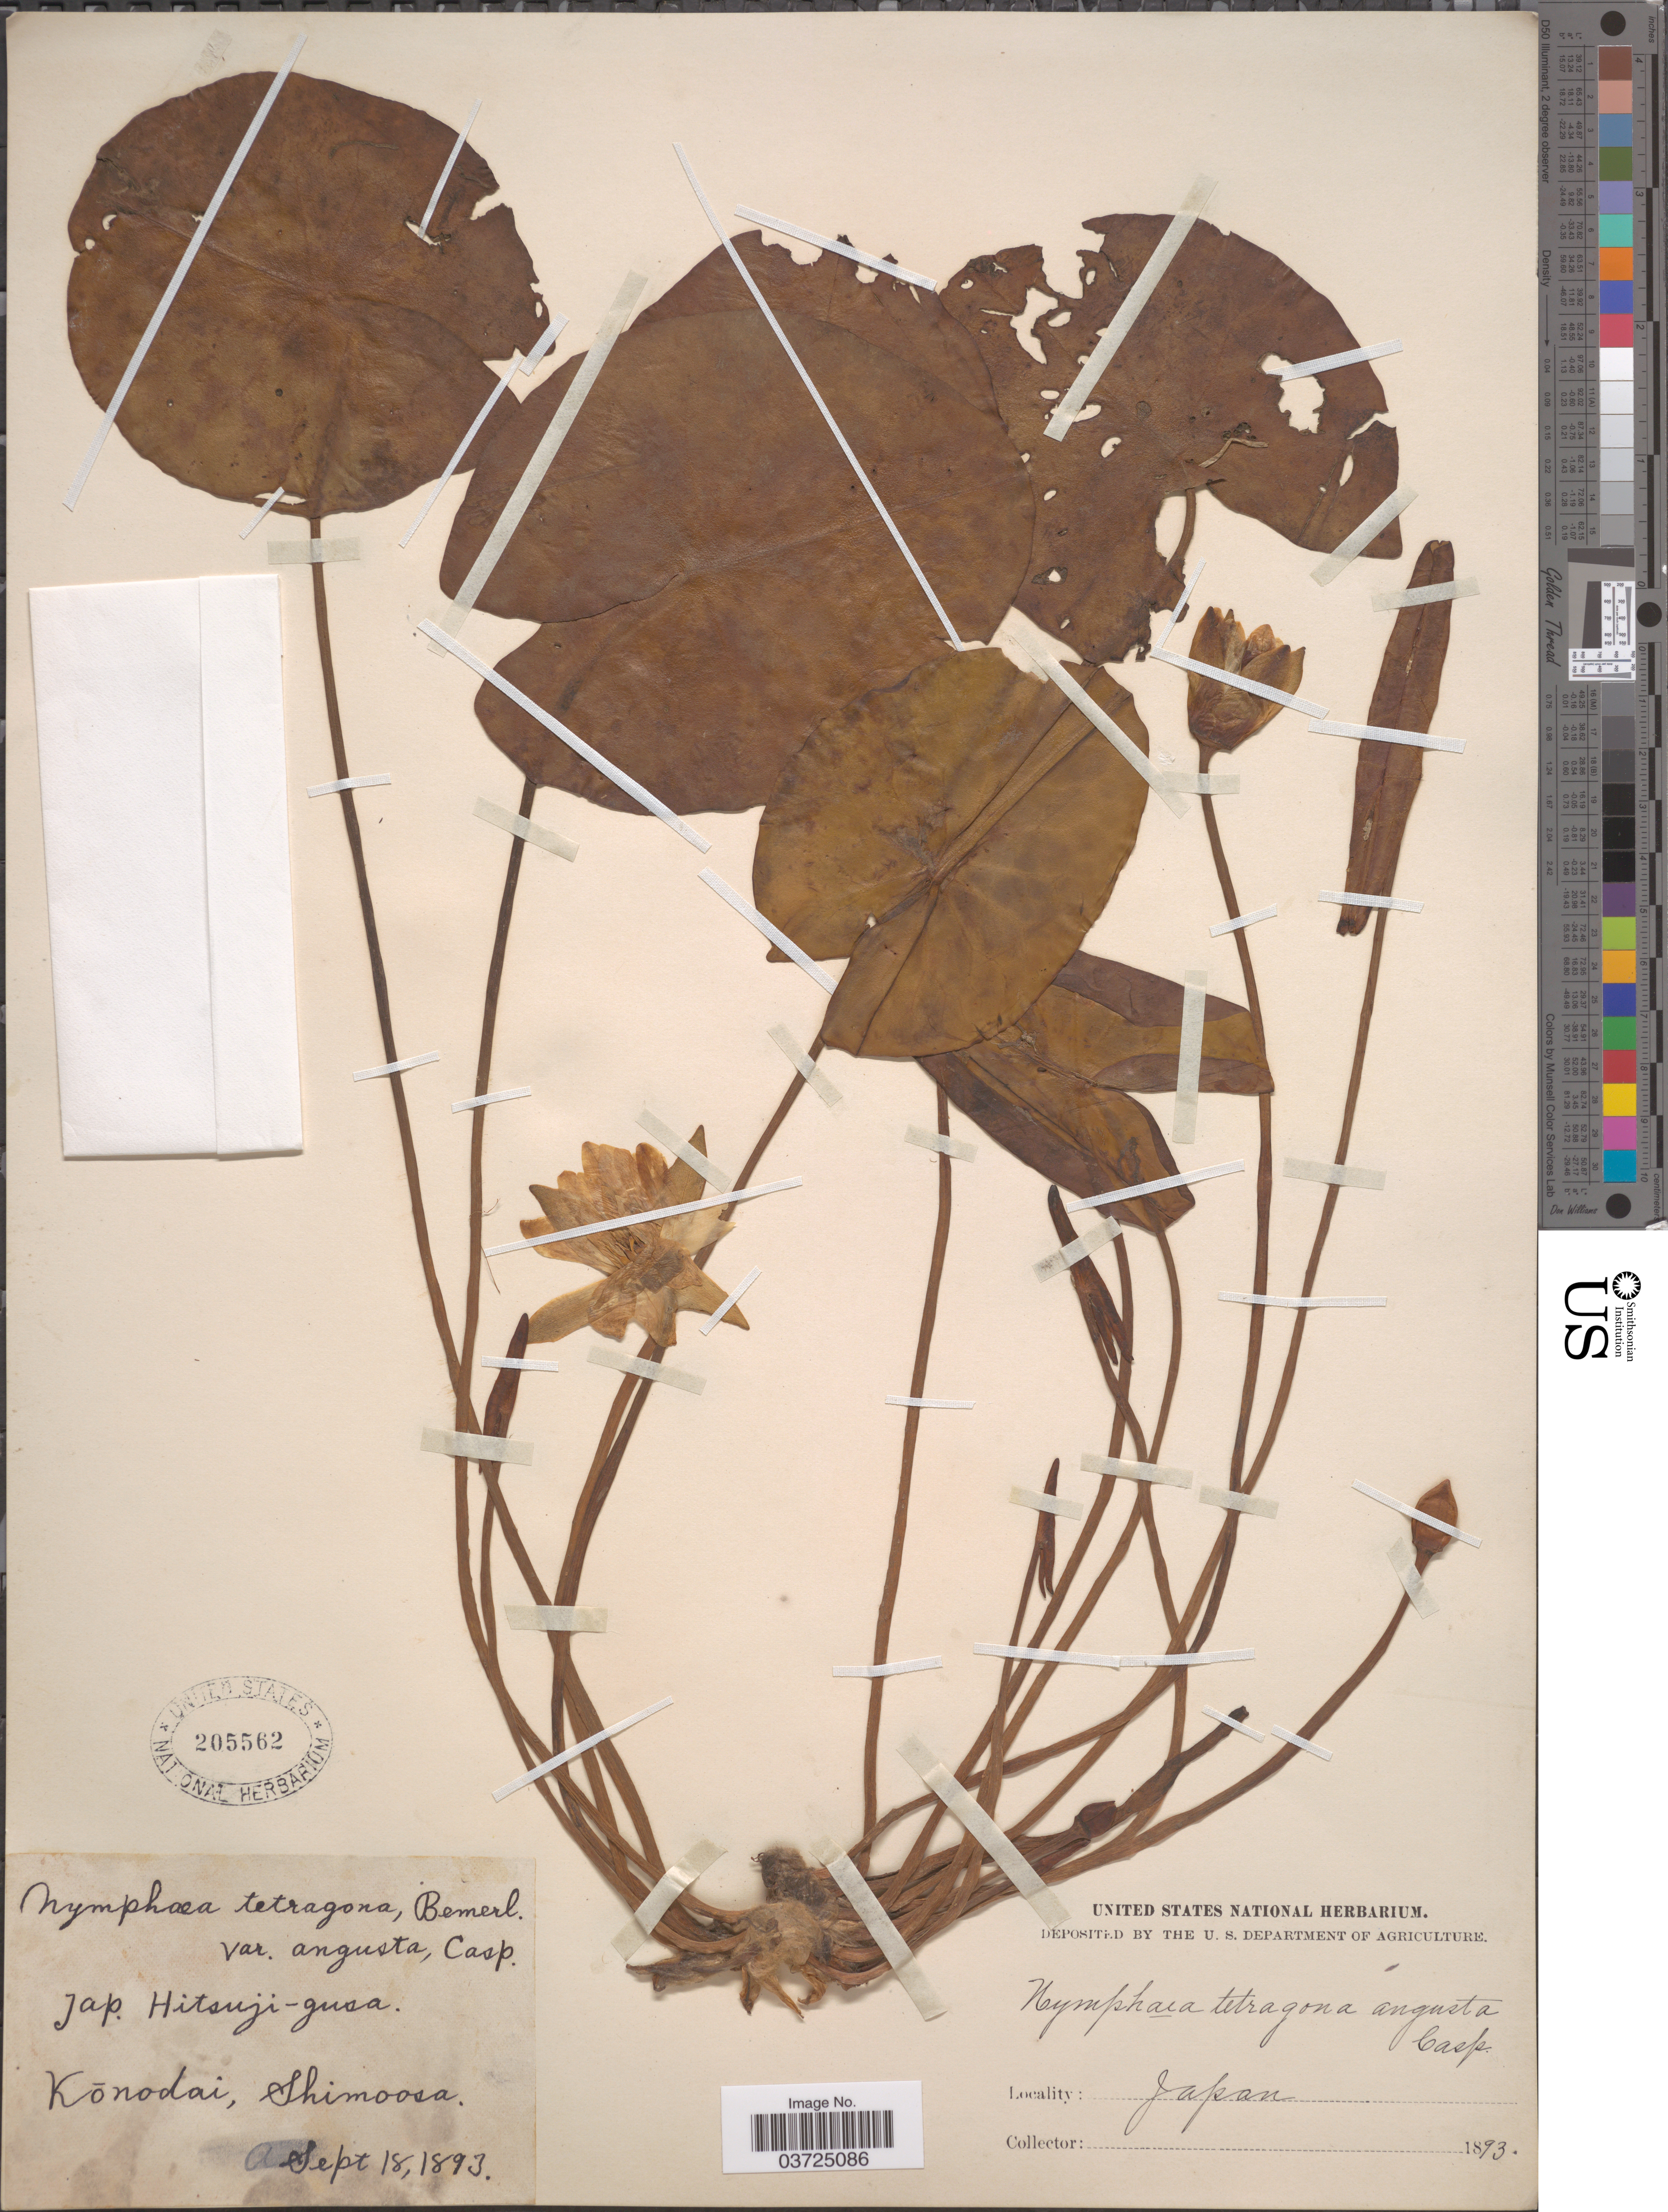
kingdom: Plantae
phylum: Tracheophyta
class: Magnoliopsida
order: Nymphaeales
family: Nymphaeaceae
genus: Nymphaea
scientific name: Nymphaea tetragona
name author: Georgi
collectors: ex herb. United States National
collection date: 1893-09-18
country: Japan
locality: Kōnodai, Shimoosa.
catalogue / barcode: US 205562